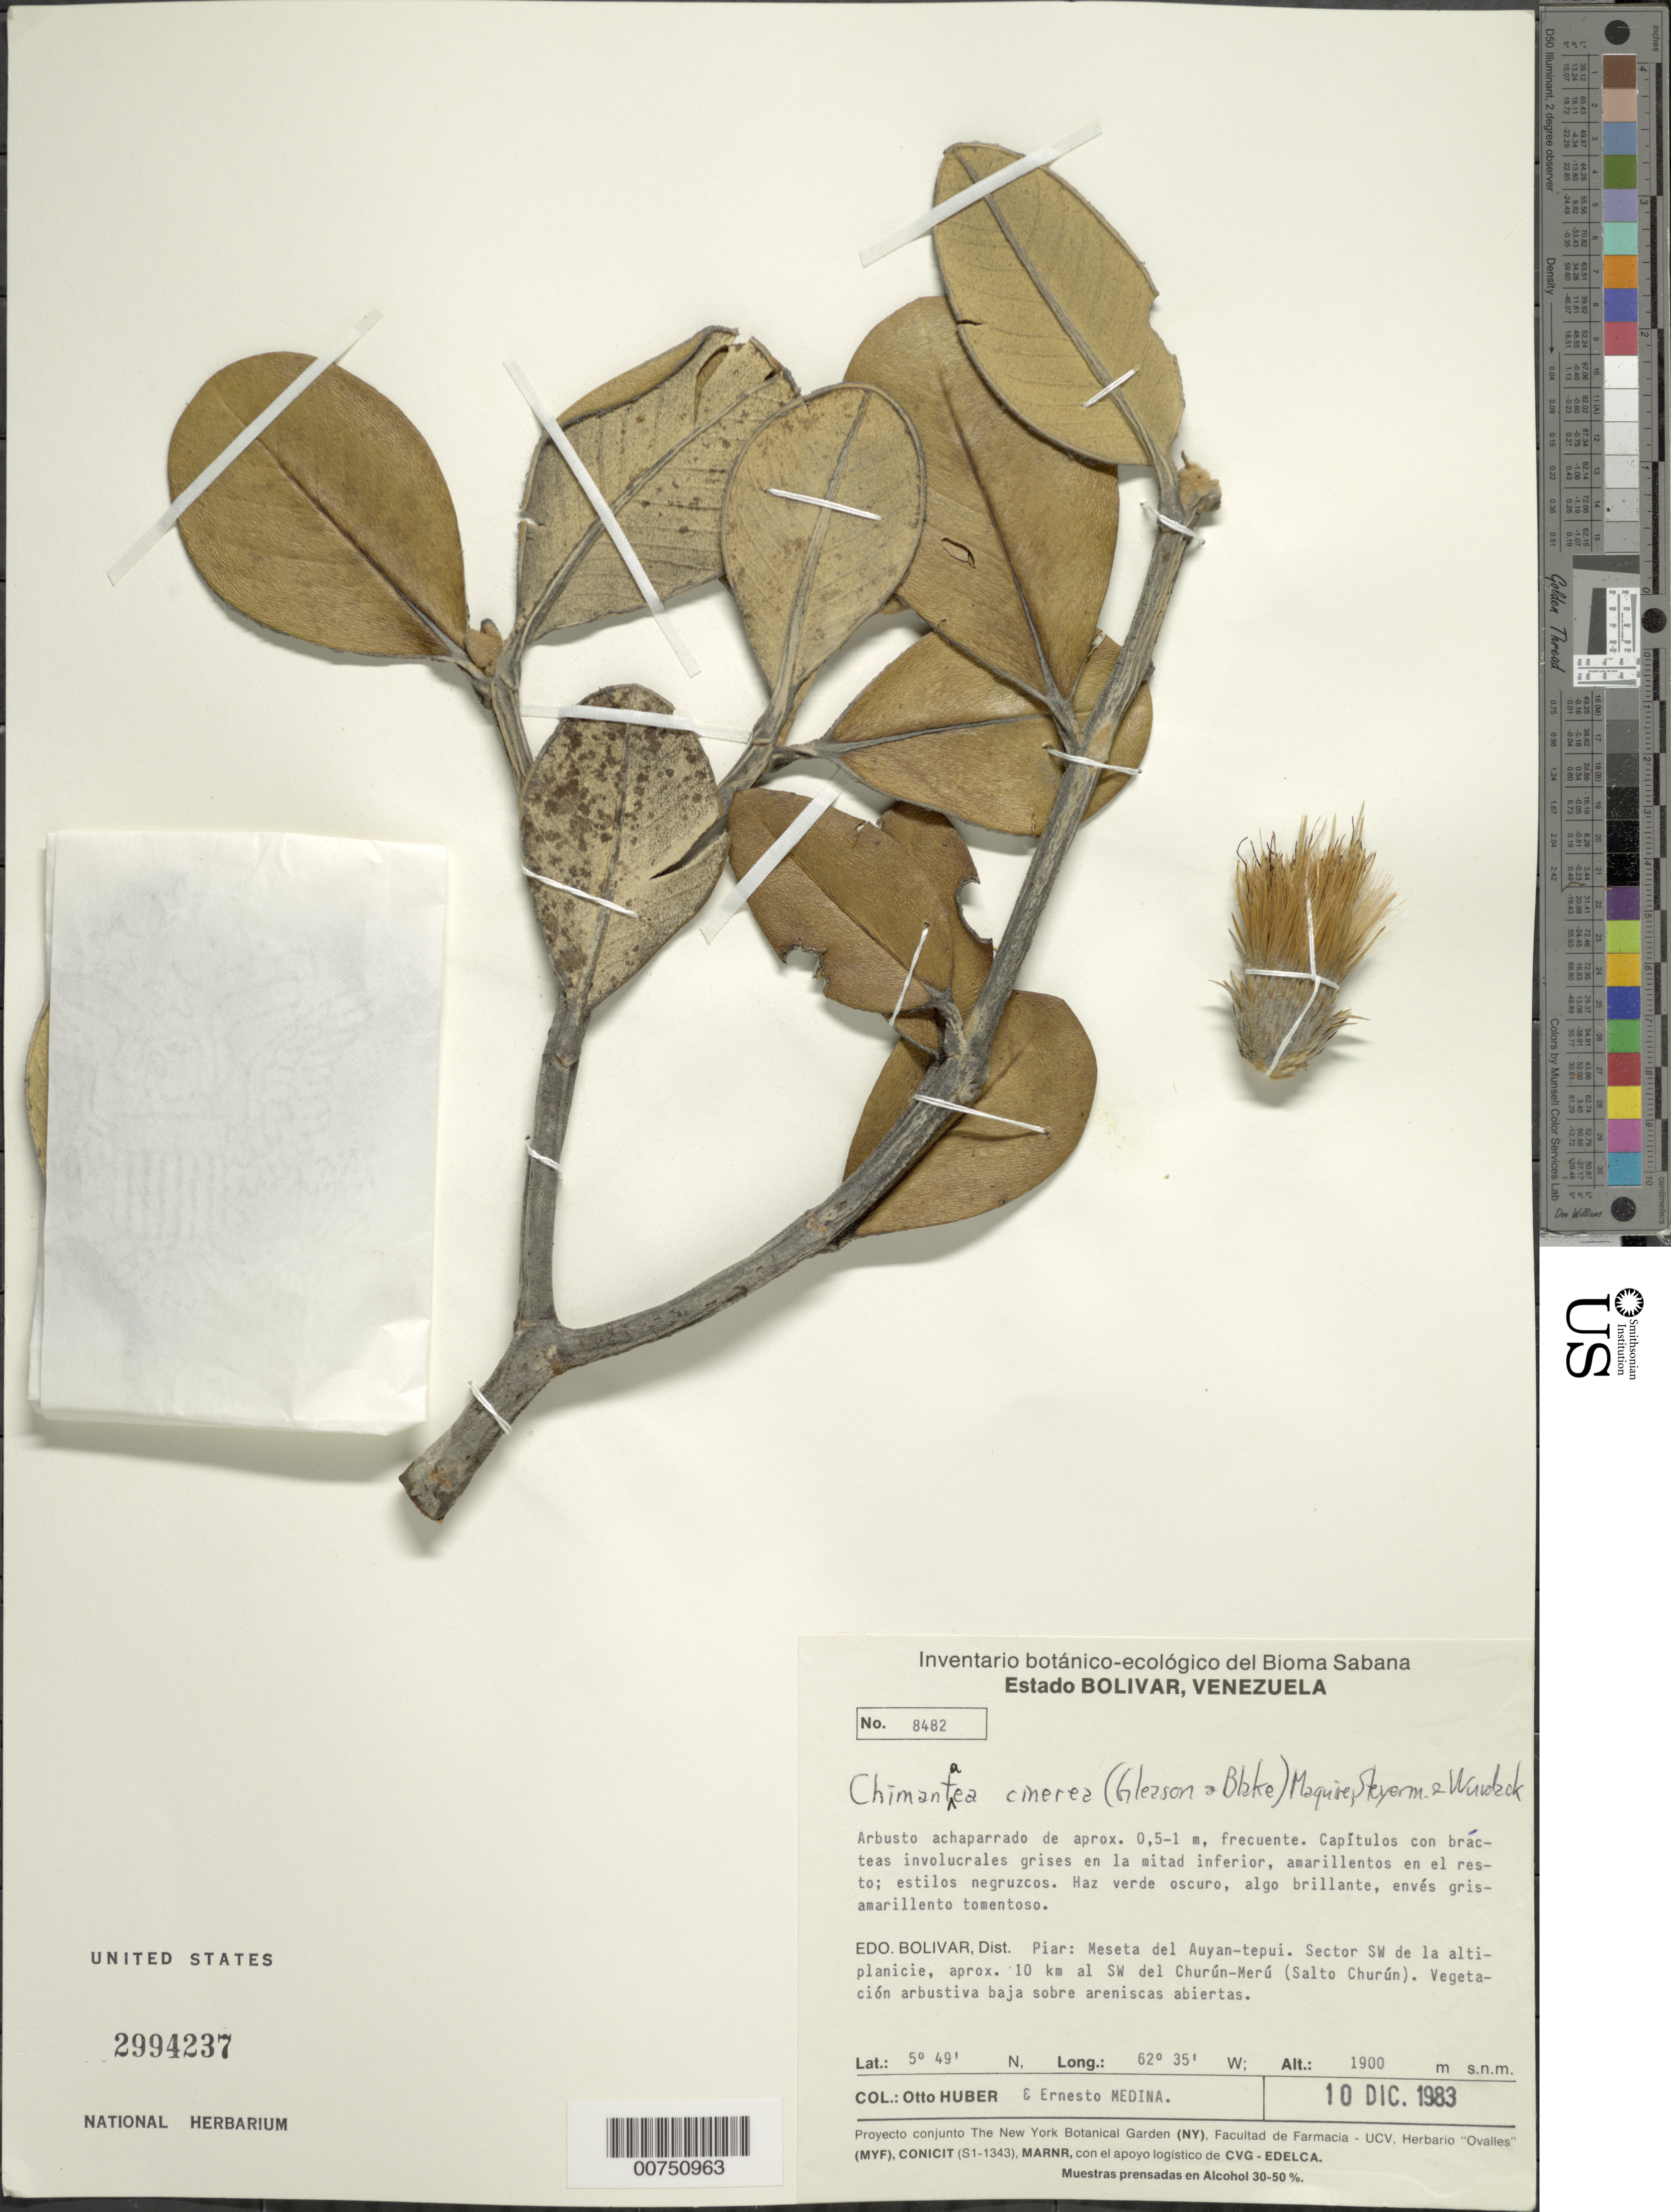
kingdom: Plantae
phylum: Tracheophyta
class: Magnoliopsida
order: Asterales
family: Asteraceae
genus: Chimantaea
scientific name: Chimantaea cinerea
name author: (Gleason & S.F. Blake) Maguire et al.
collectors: O. Huber & E. Medina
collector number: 8482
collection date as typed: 10-Dec-83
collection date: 1983-12-10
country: Venezuela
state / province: Bolívar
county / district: Piar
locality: Auyan-tepuí, sect. SW, 10 km SW del Churún-merú (Salto Churún)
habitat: Meseta, planicie con vegetación arbustiva sobre areniscas abiertas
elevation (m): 1900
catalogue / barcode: US 2994237